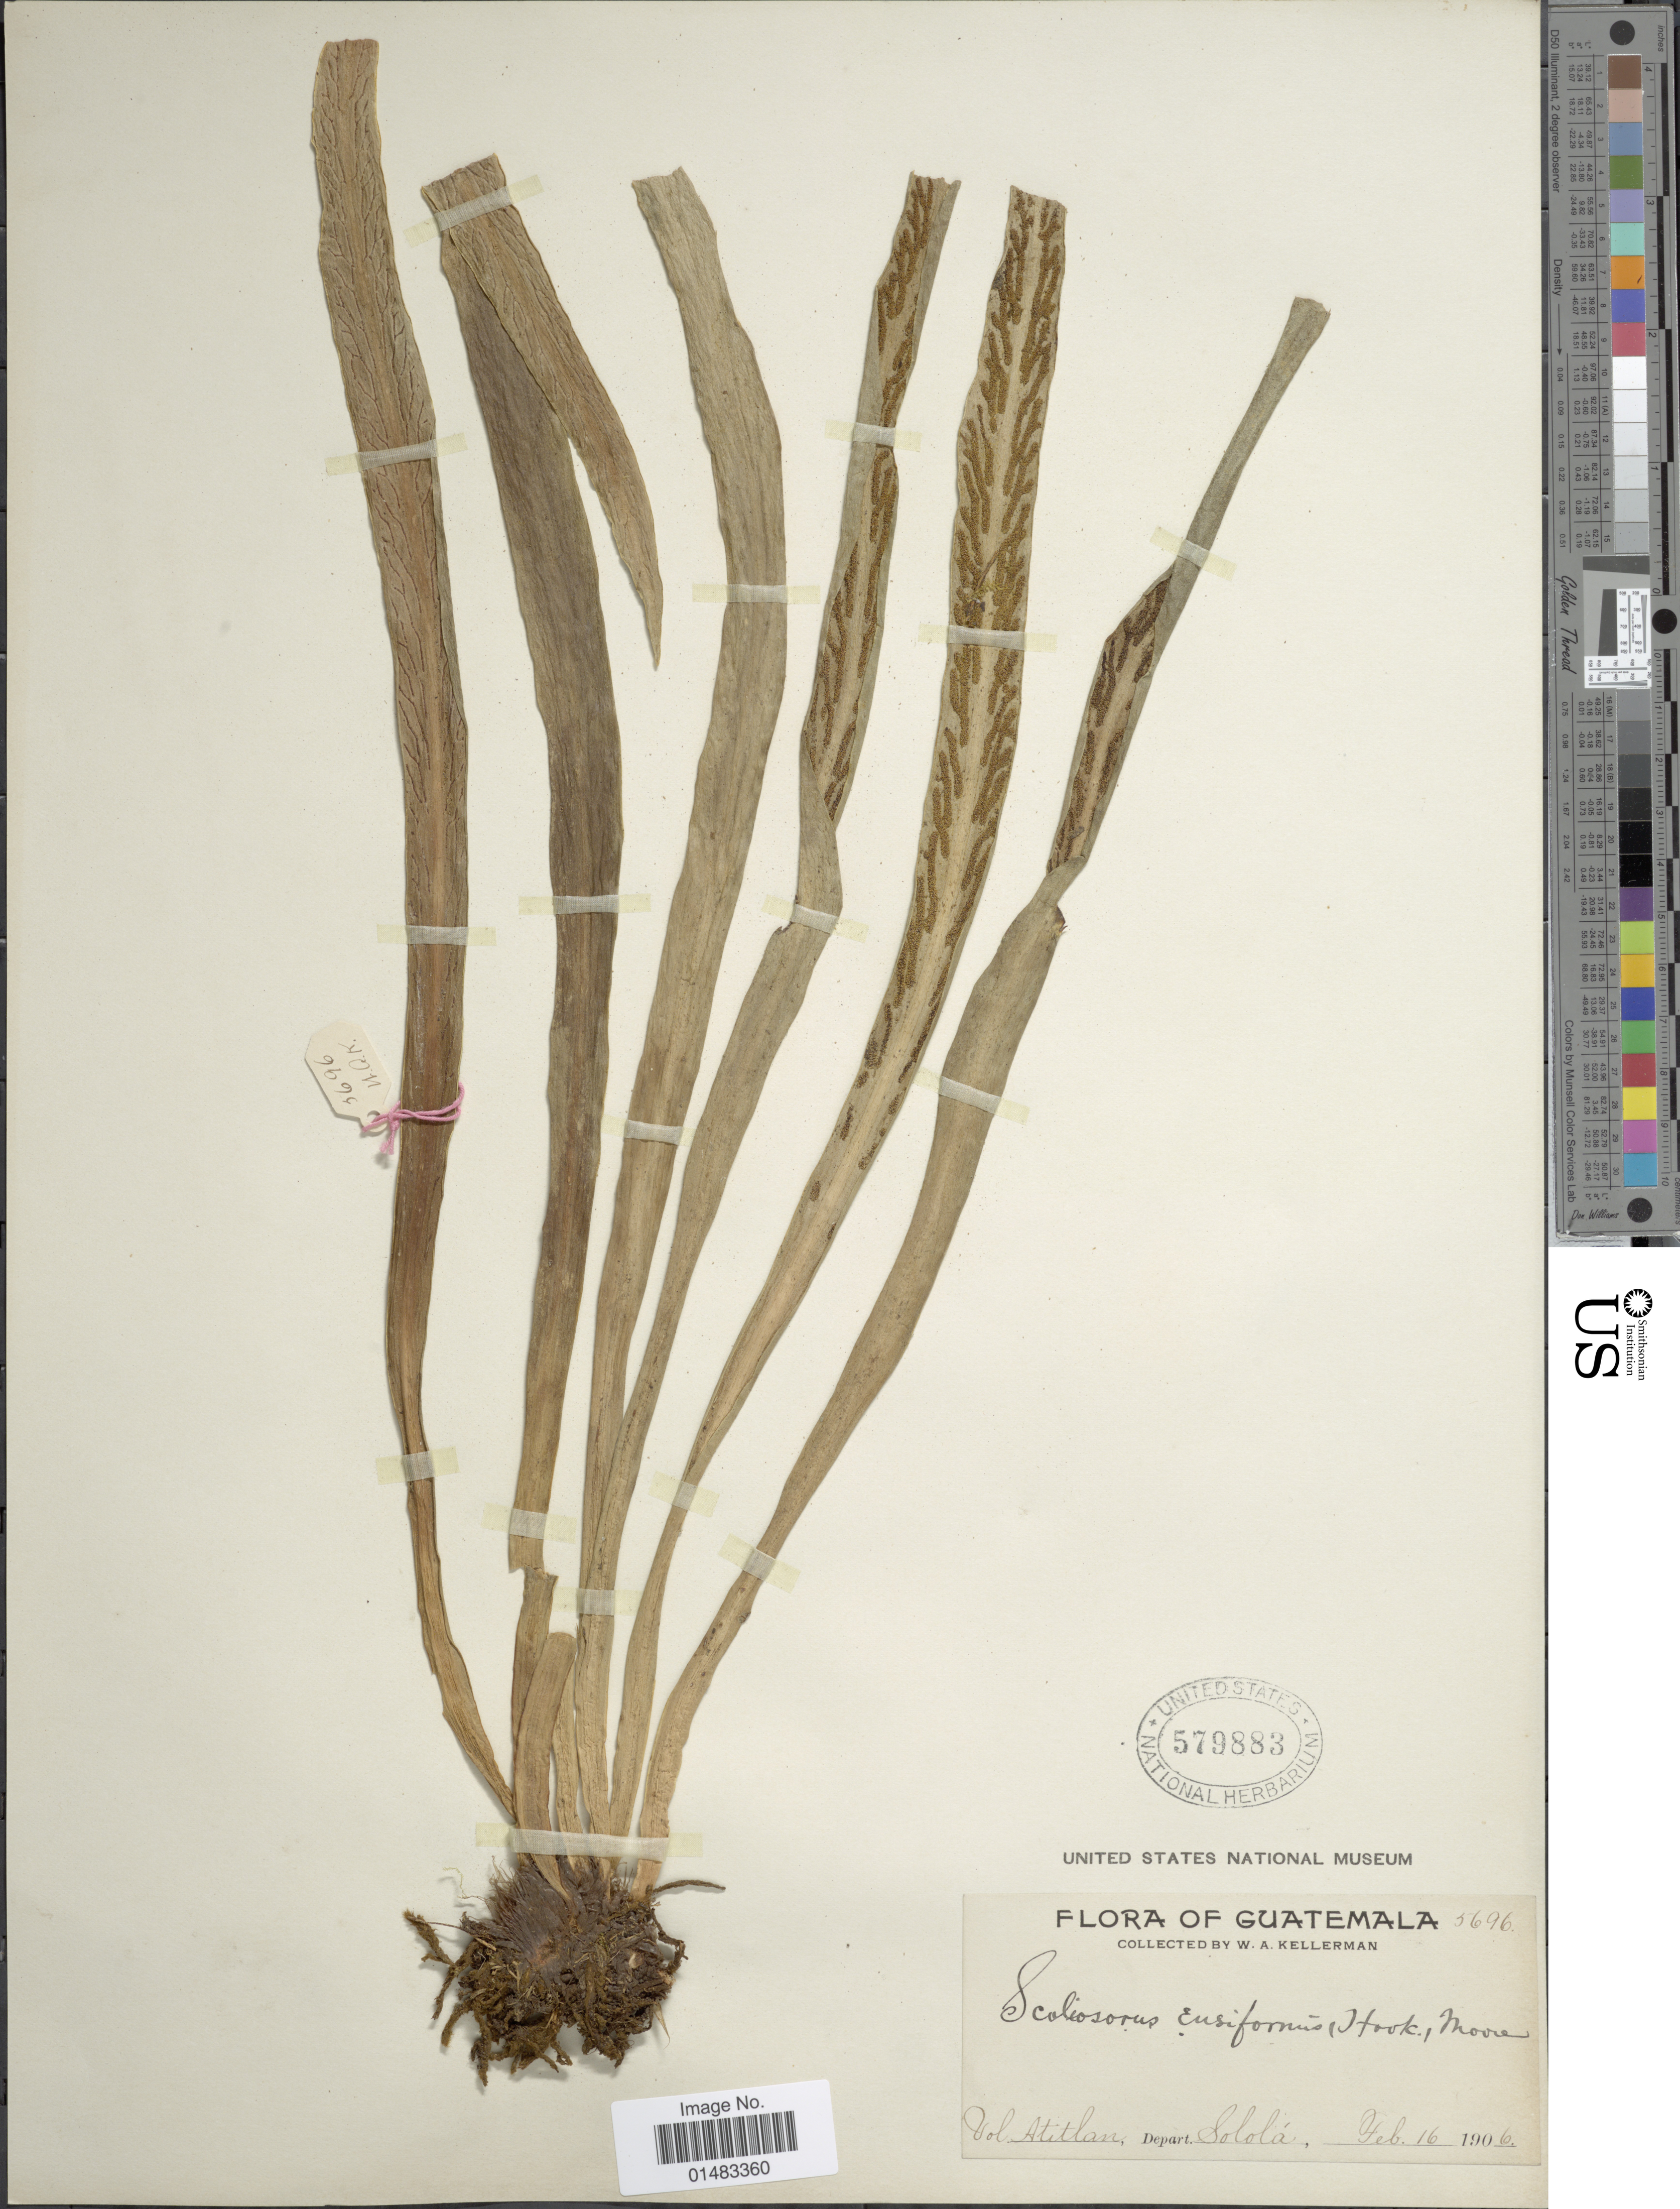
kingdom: Plantae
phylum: Tracheophyta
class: Polypodiopsida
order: Polypodiales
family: Pteridaceae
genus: Scoliosorus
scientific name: Scoliosorus ensiformis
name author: (Hook.) T. Moore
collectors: W. Kellerman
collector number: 3696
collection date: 1906-02-16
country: Guatemala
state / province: Sololá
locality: Flora of Guatemala, Vol Atitlan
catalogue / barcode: US 579883